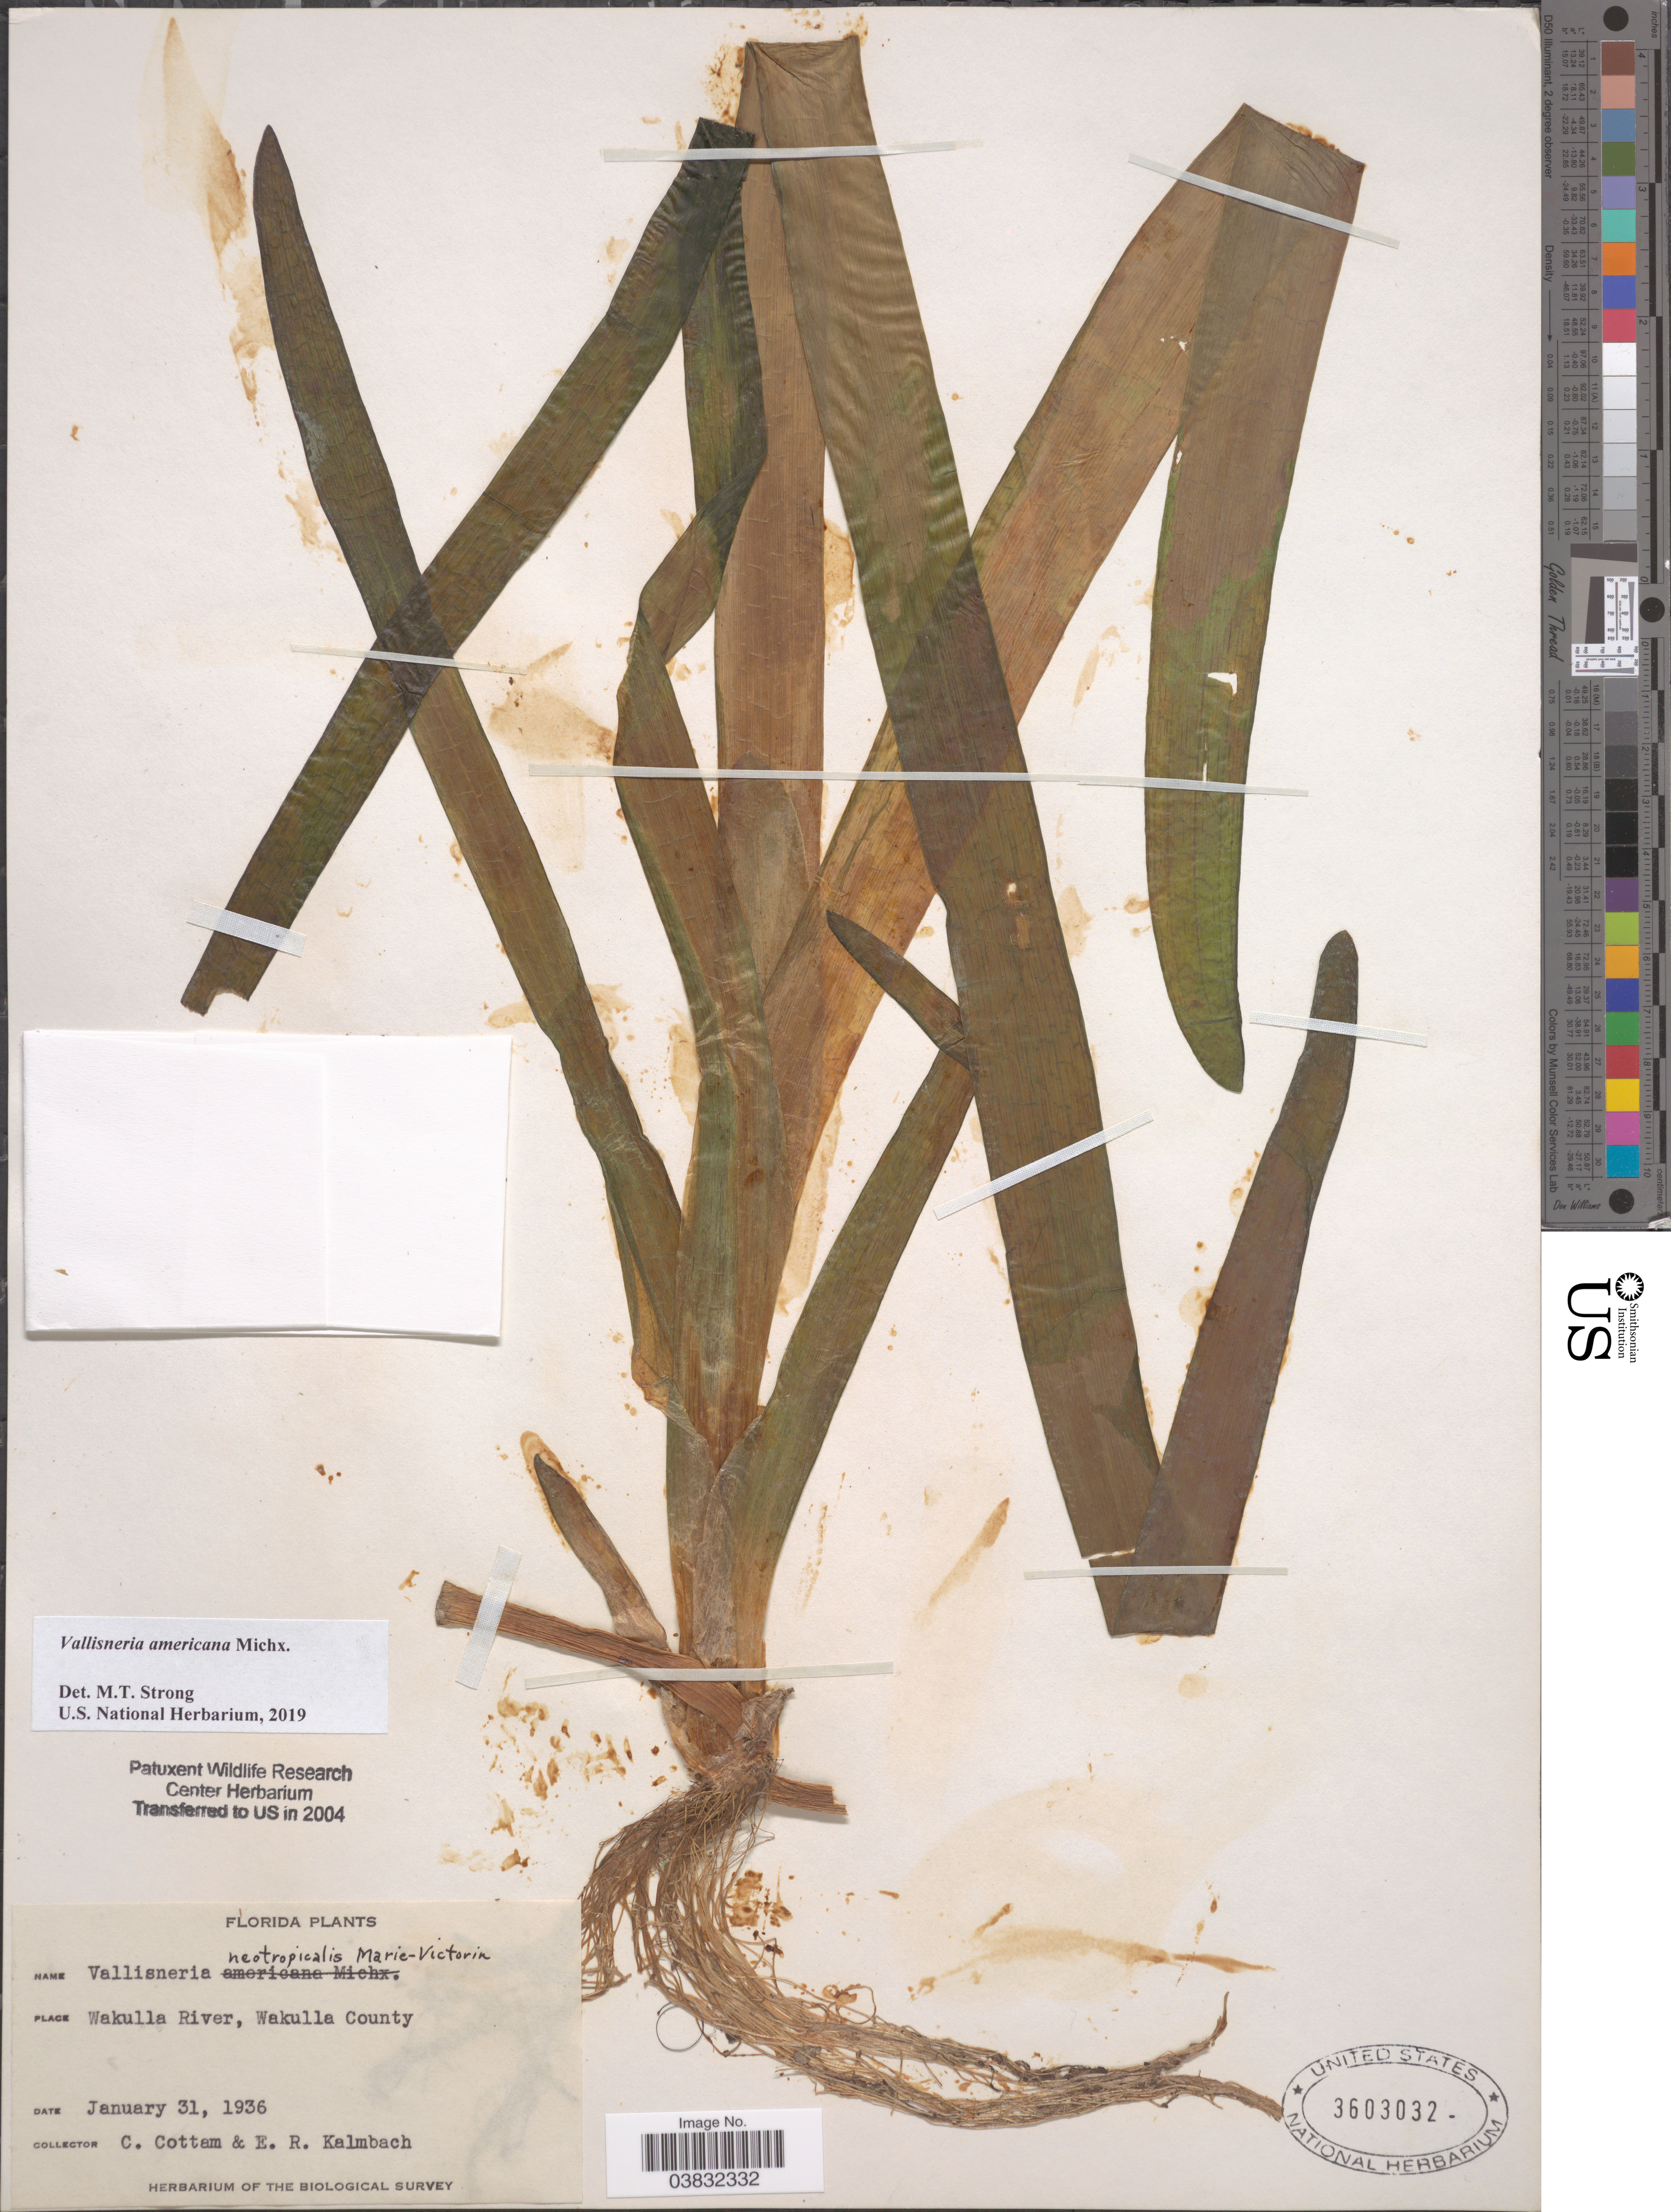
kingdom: Plantae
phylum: Tracheophyta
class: Liliopsida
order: Alismatales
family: Hydrocharitaceae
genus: Vallisneria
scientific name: Vallisneria americana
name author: Michx.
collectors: C. Cottam & E. Kalmbach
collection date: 1936-01-31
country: United States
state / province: Florida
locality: Wakulla River, Wakulla County.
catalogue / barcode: US 3603032